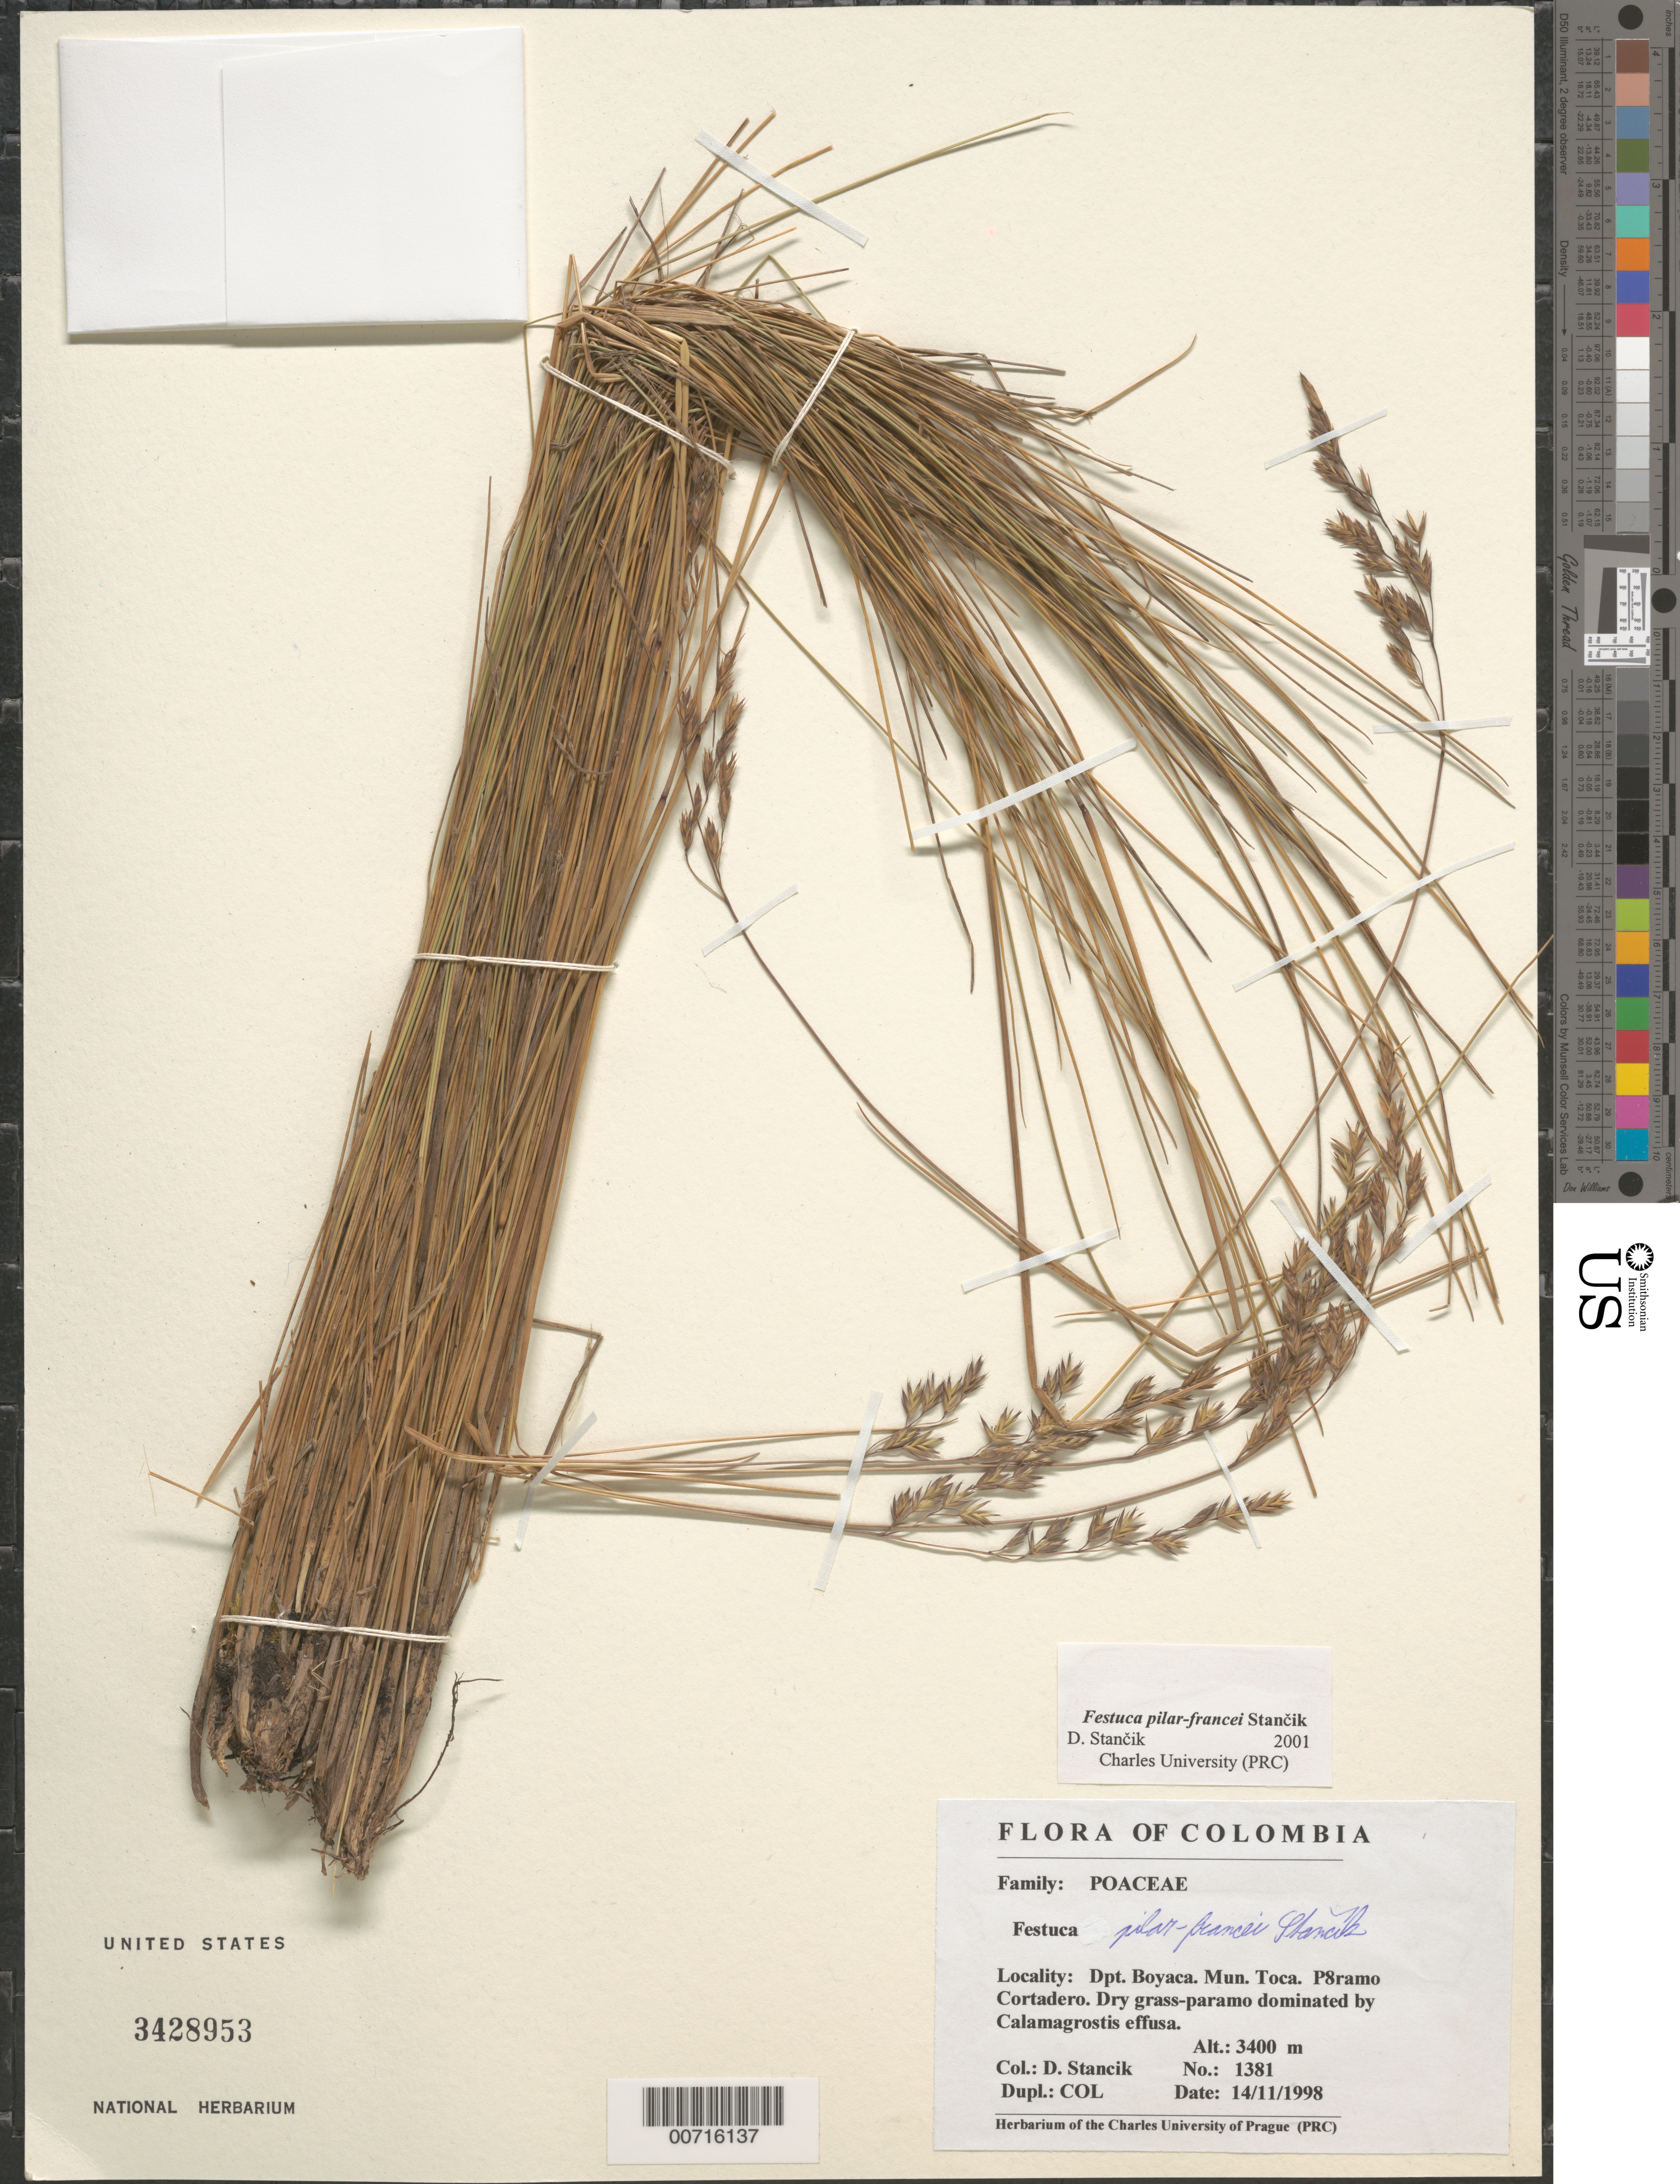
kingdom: Plantae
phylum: Tracheophyta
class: Liliopsida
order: Poales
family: Poaceae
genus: Festuca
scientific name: Festuca pilar-franceii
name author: Stancik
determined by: Stancik, D.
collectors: D. Stancik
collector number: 1381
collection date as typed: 14 Nov 1998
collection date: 1998-11-14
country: Colombia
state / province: Boyacá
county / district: Toca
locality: Paramo Cortadero.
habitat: Dry grass-paramo dominated by Calamagrostis effusa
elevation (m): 3400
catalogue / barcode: US 3428953